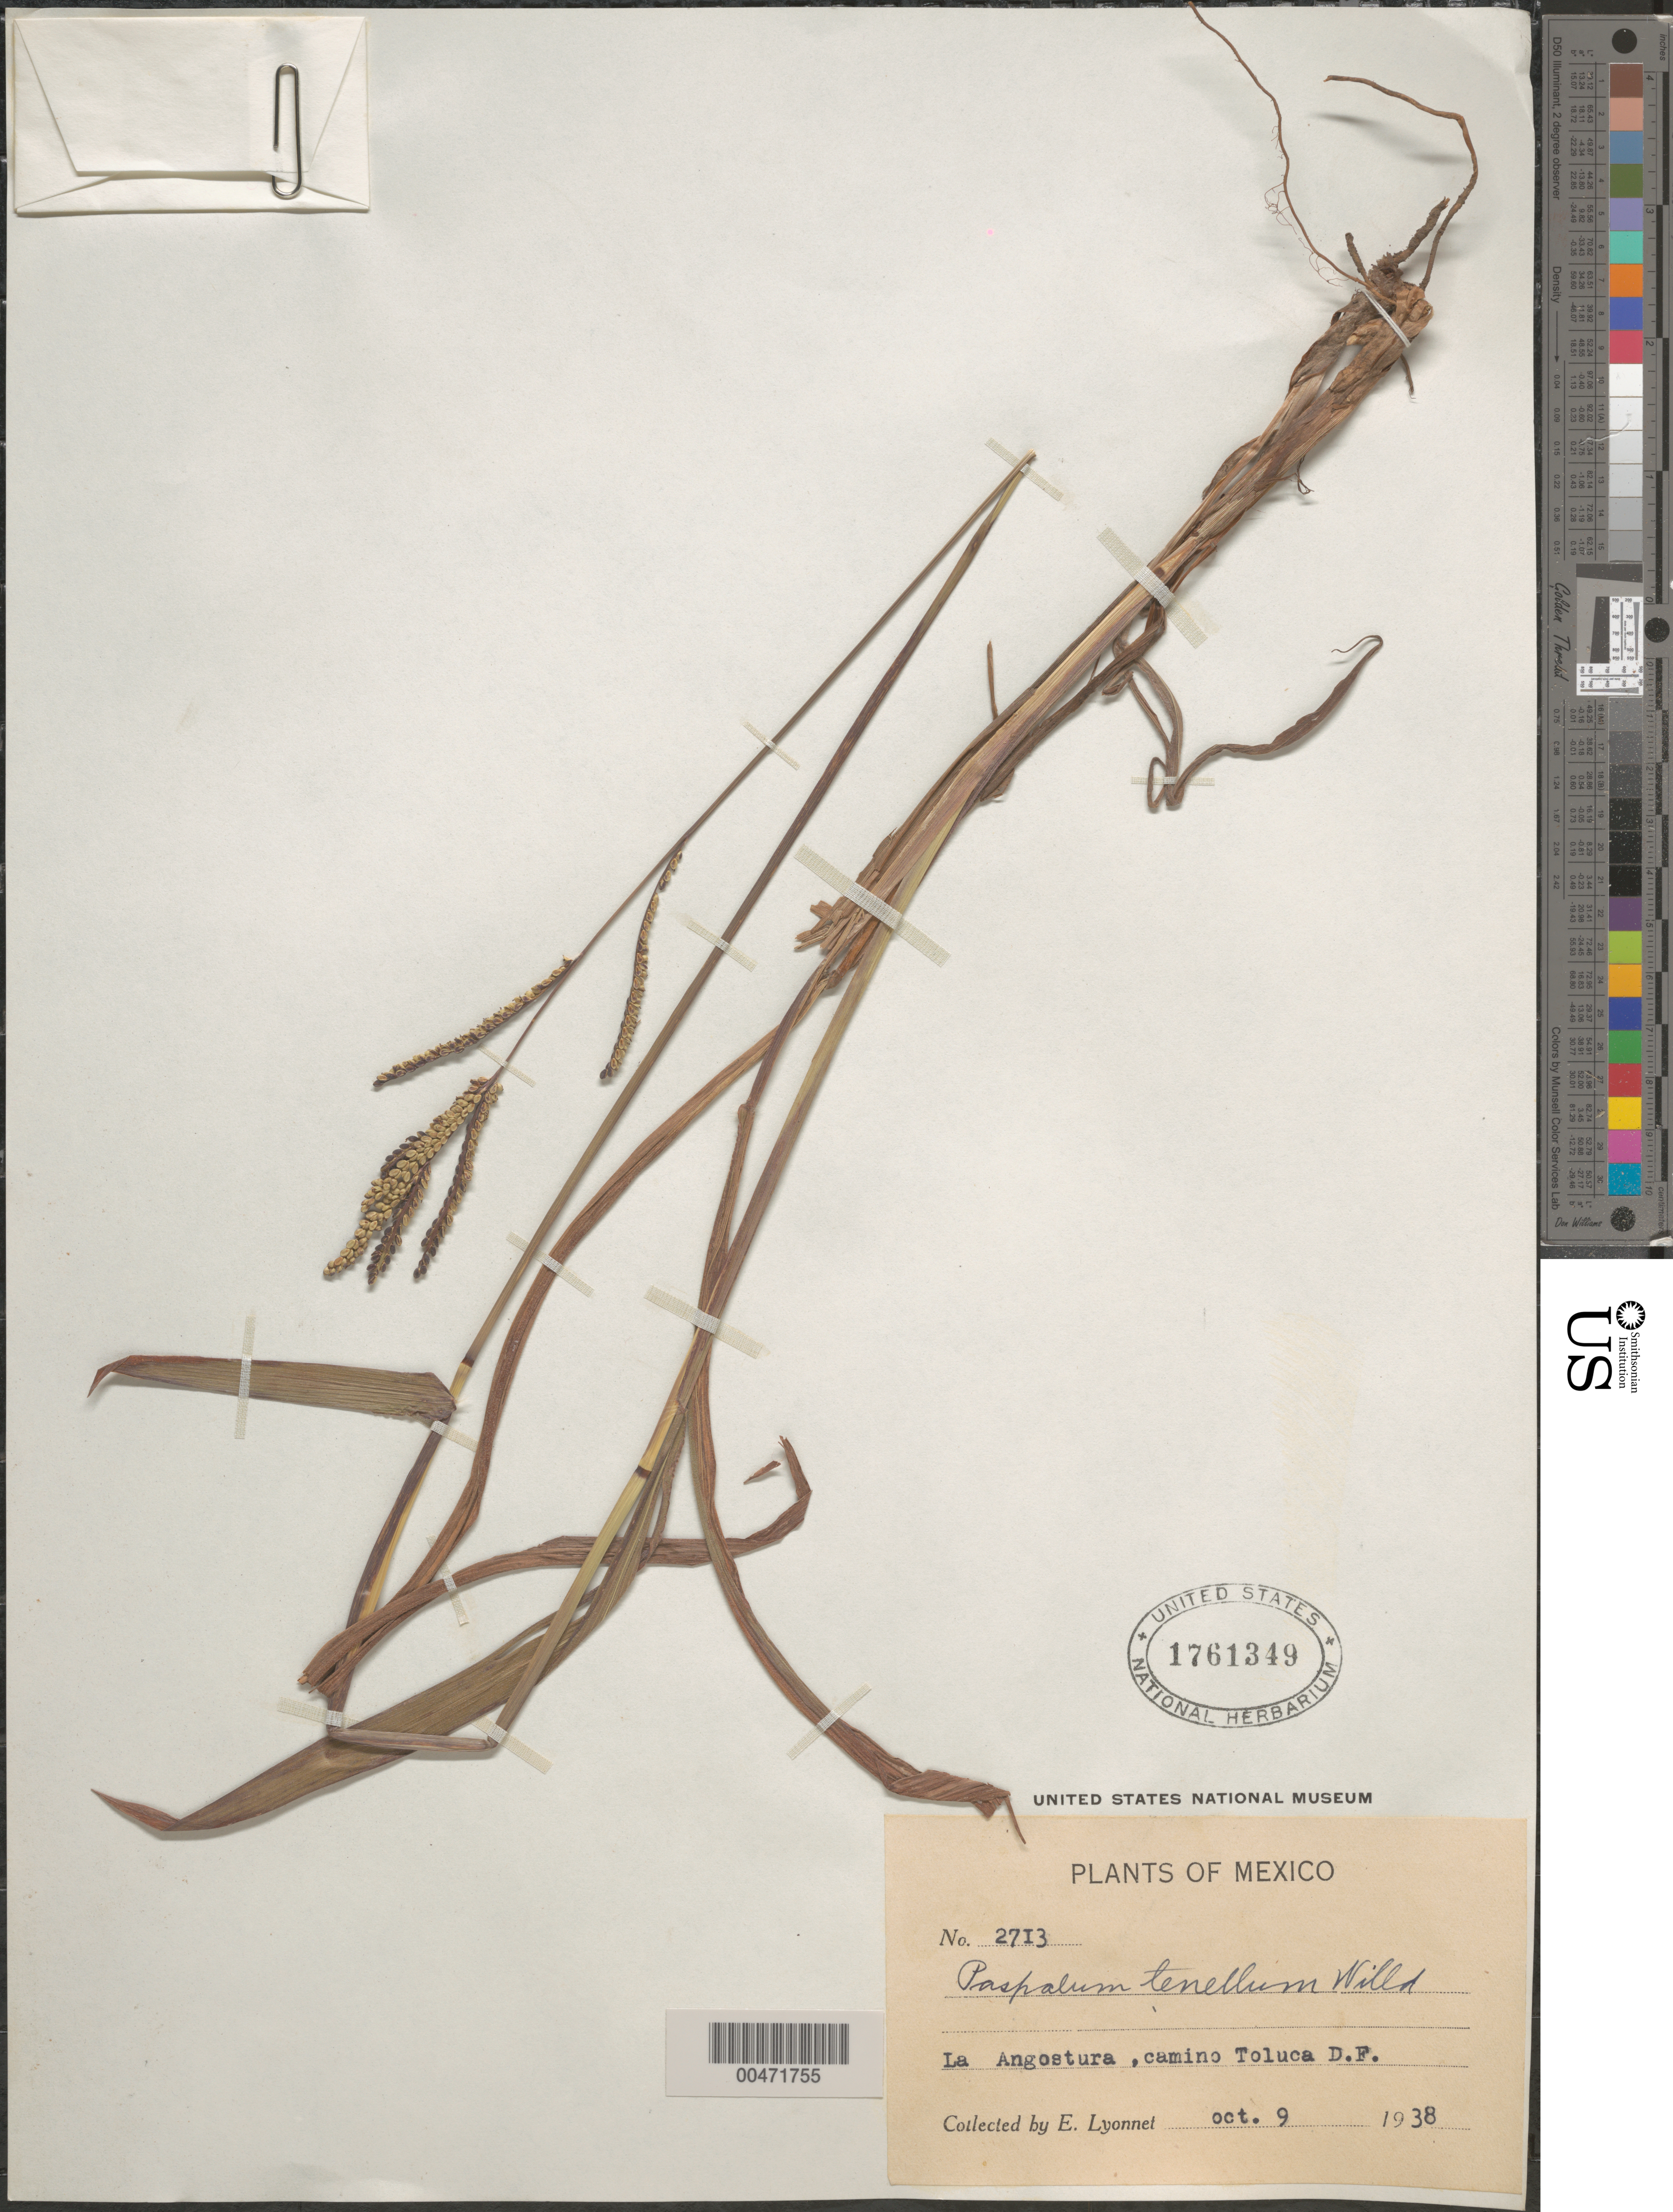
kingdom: Plantae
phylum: Tracheophyta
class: Liliopsida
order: Poales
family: Poaceae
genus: Paspalum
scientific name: Paspalum tenellum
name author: Willd.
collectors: Bro. E. Lyonnet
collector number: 2713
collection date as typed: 9 Oct 1938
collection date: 1938-10-09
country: Mexico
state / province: Distrito Federal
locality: La Angostura, Toluca rd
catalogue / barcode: US 1761349